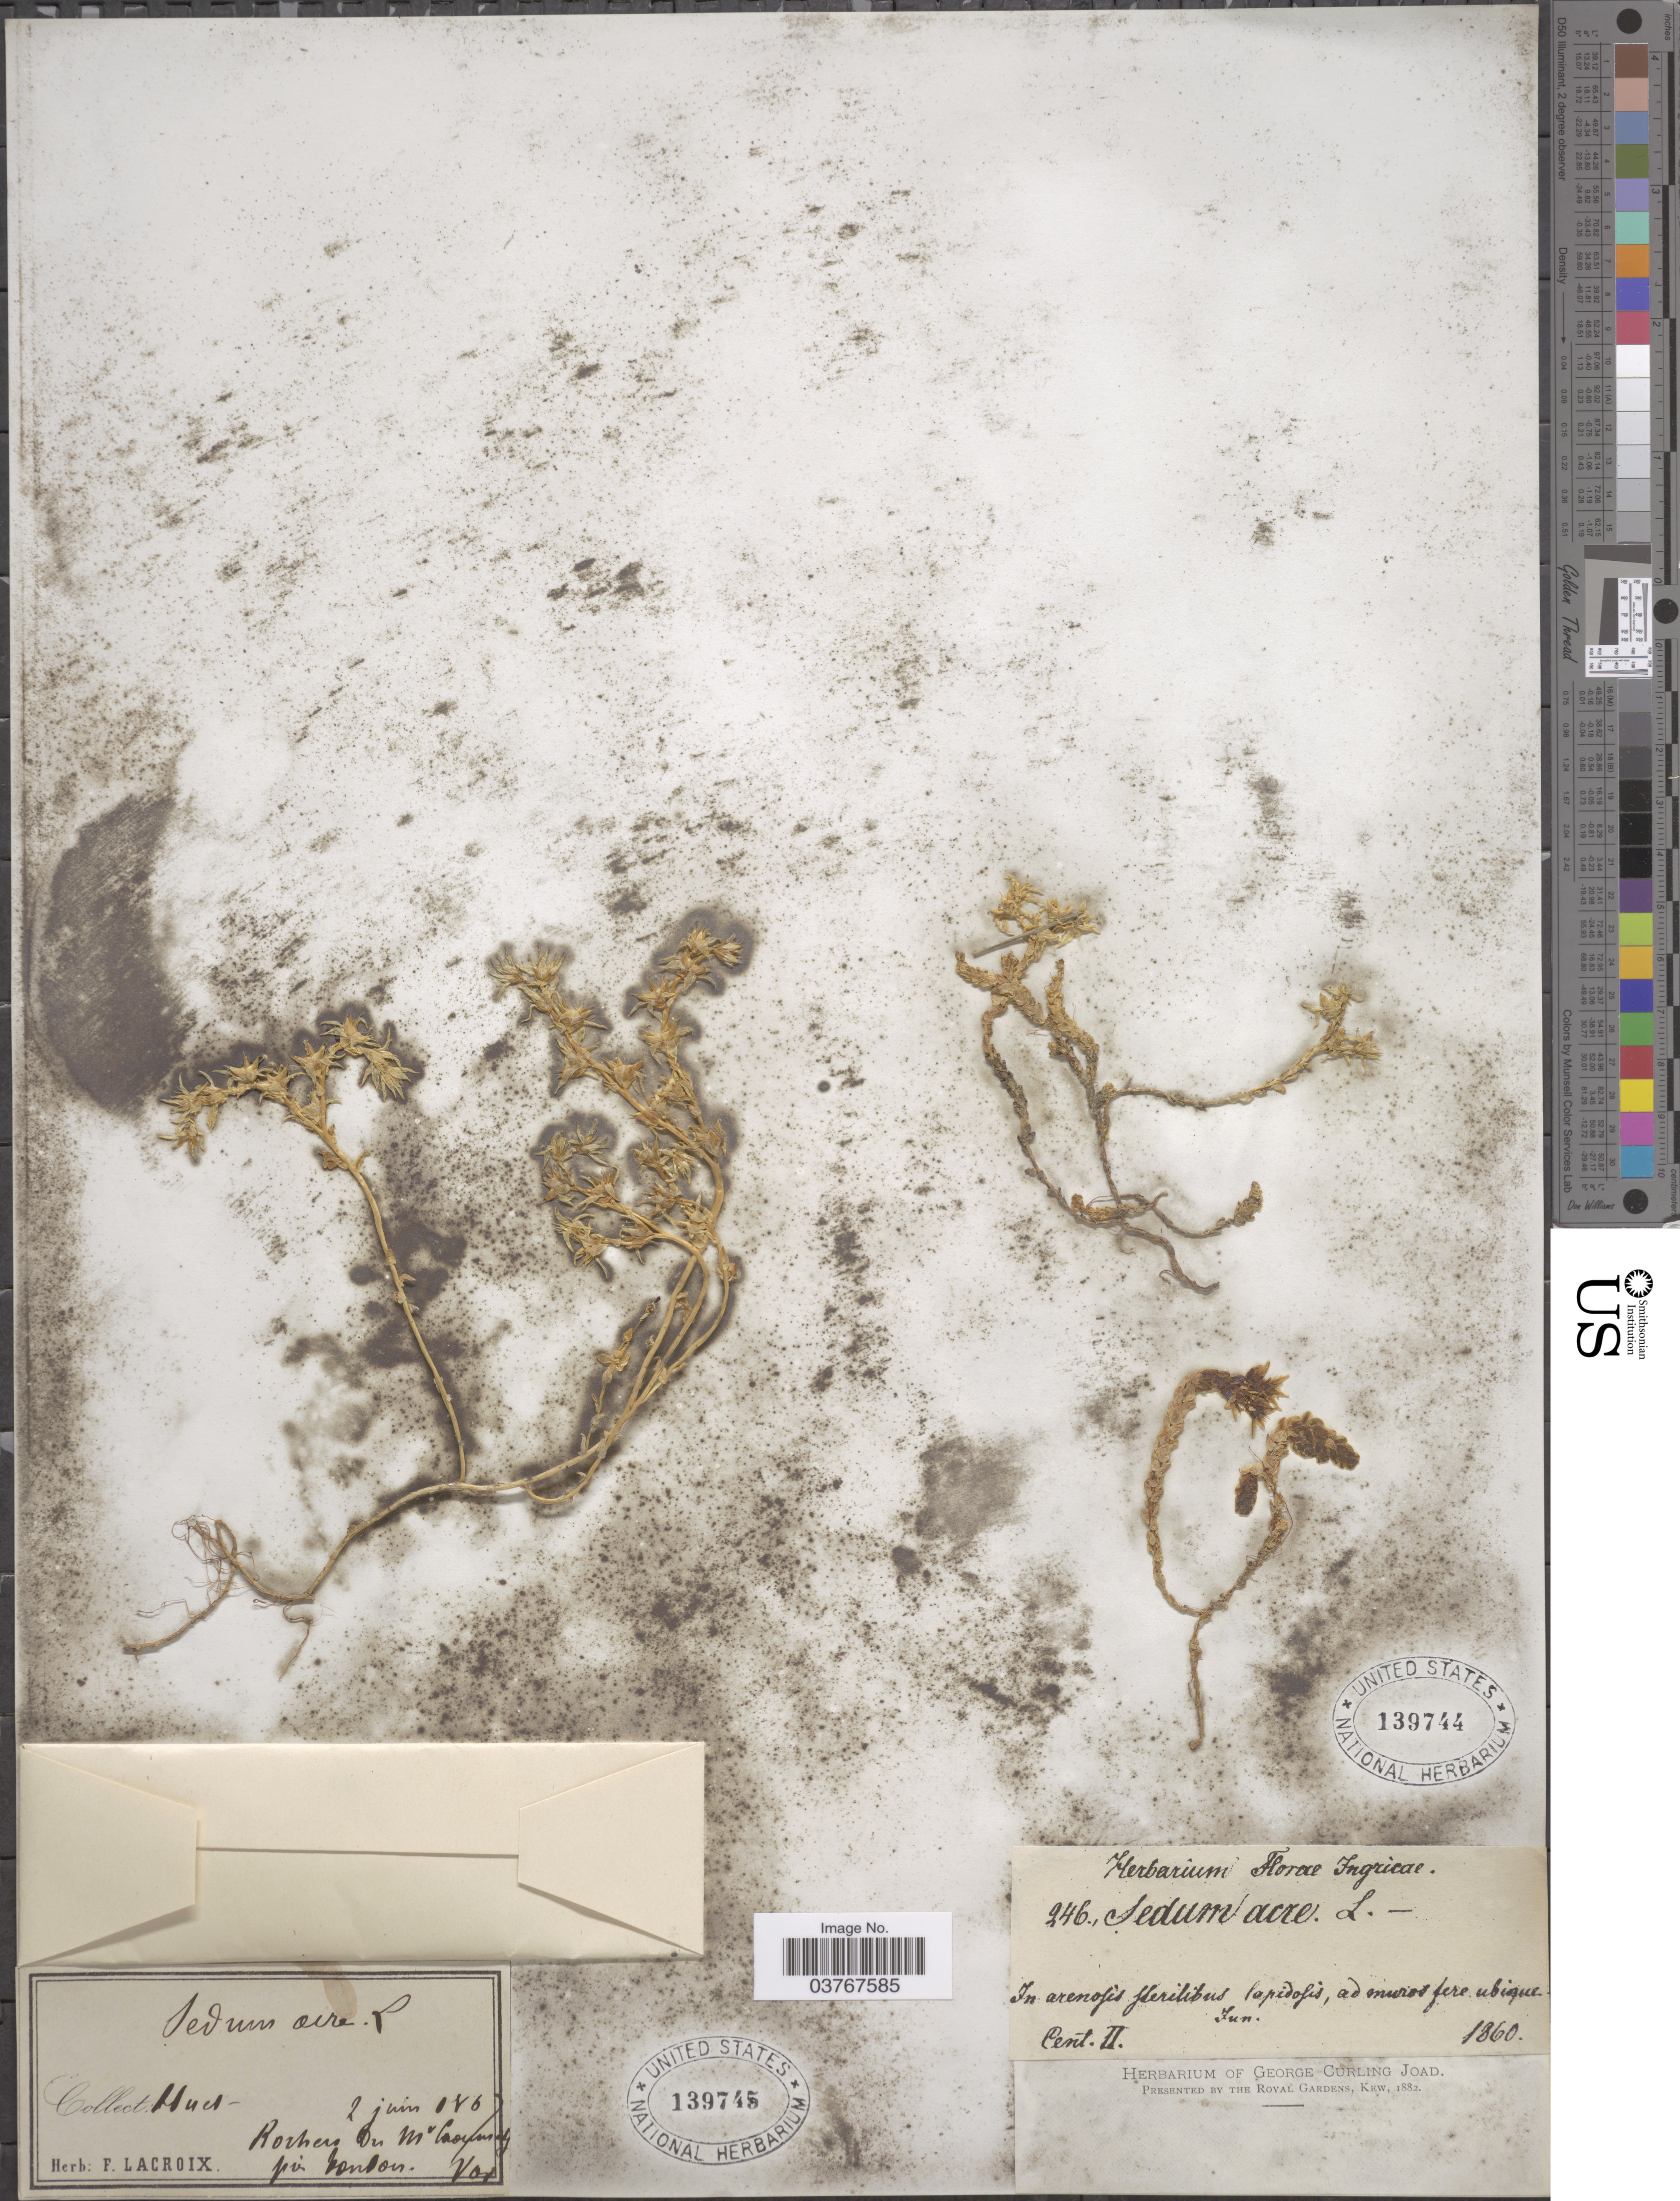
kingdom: Plantae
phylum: Tracheophyta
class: Magnoliopsida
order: Saxifragales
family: Crassulaceae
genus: Sedum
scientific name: Sedum acre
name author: L.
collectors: -. Huet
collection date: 1867-06-02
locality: Rochers du Ms Caoyung [interpreted] pres London.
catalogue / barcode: US 139745